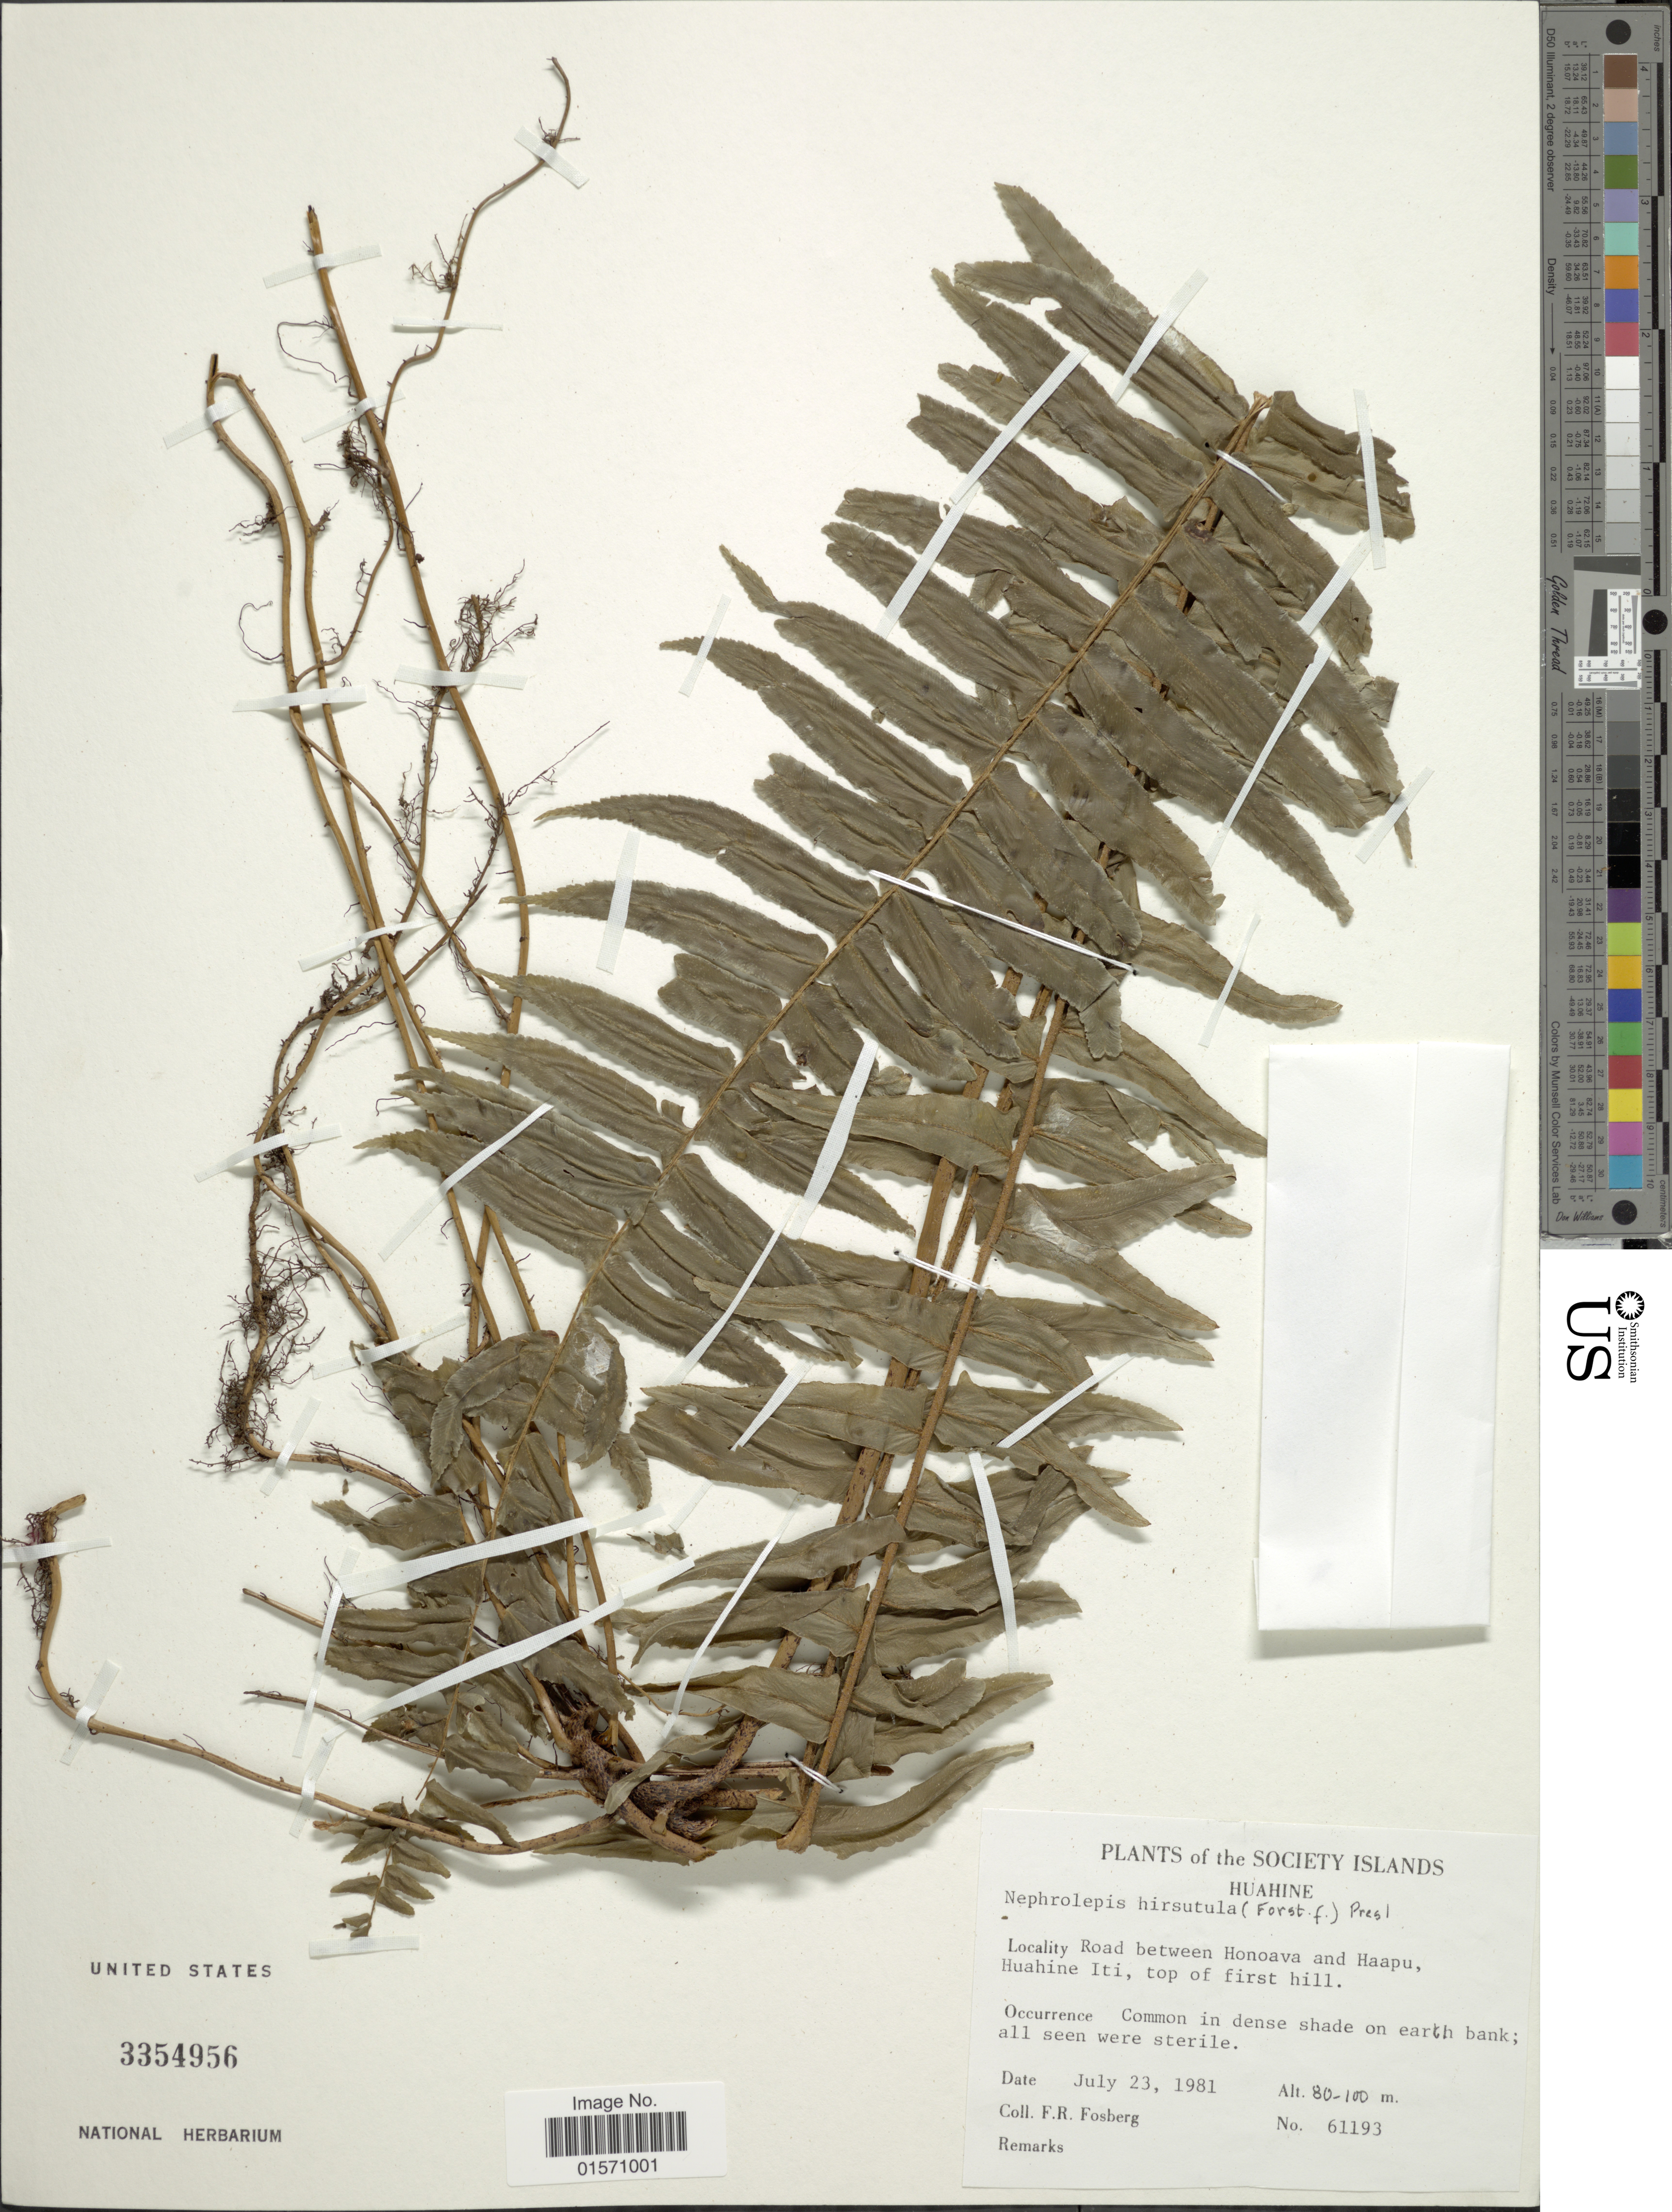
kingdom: Plantae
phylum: Tracheophyta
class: Polypodiopsida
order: Polypodiales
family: Nephrolepidaceae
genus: Nephrolepis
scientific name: Nephrolepis hirsutula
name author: (G. Forst.) C. Presl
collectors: F. R. Fosberg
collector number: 61193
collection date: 1981-07-23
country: French Polynesia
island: Huahine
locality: Society Islands. Huahine. Road between Honoava and Haapu, Huahine Iti, top of first hill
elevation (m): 80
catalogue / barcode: US 3354956